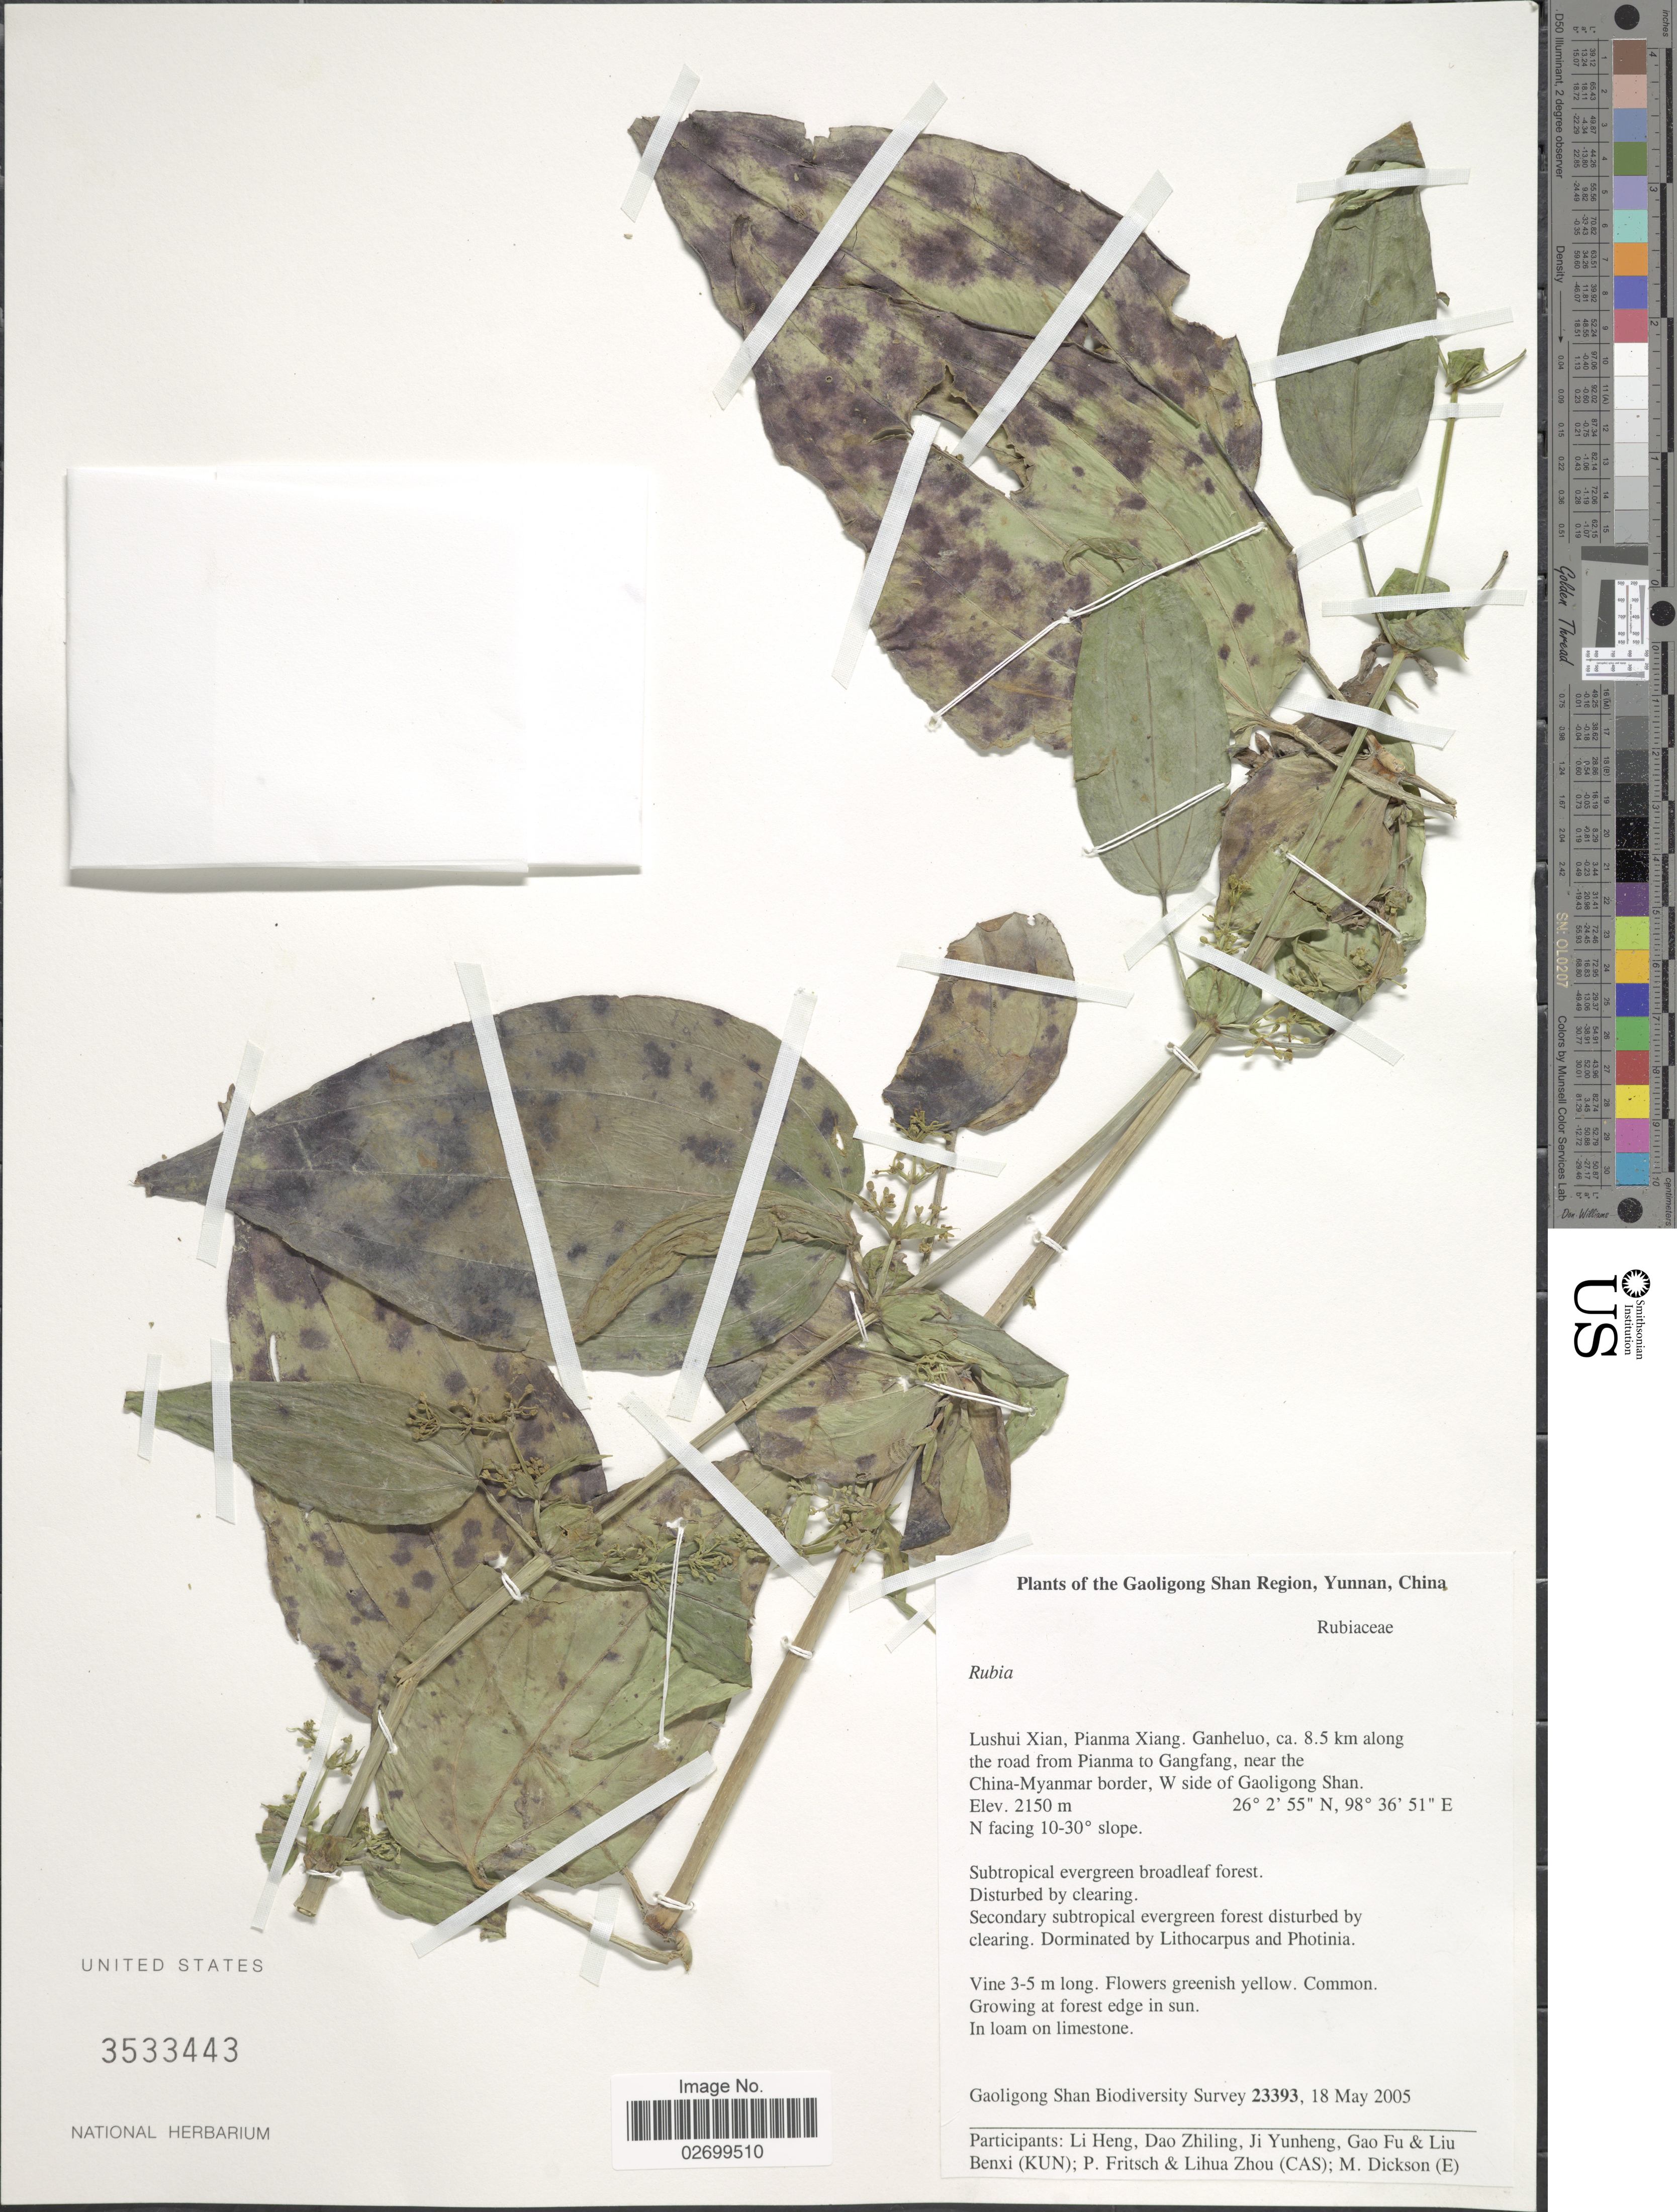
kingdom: Plantae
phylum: Tracheophyta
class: Magnoliopsida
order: Gentianales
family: Rubiaceae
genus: Rubia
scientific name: Rubia sp.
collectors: Gaoligong Shan Biodiversity Survey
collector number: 23393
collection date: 2005-05-18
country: China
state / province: Yunnan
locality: The Gaoligong Shan Region, Lushui Xian; Pianma Xiang, Vicinity of Ganheluo, ca. 8.5 km along the road from Pianma to Gangfang, near the China-Myanmar border, W side of Gaoligong Shan, NW facing 10-30° slope.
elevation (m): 2150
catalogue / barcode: US 3533443